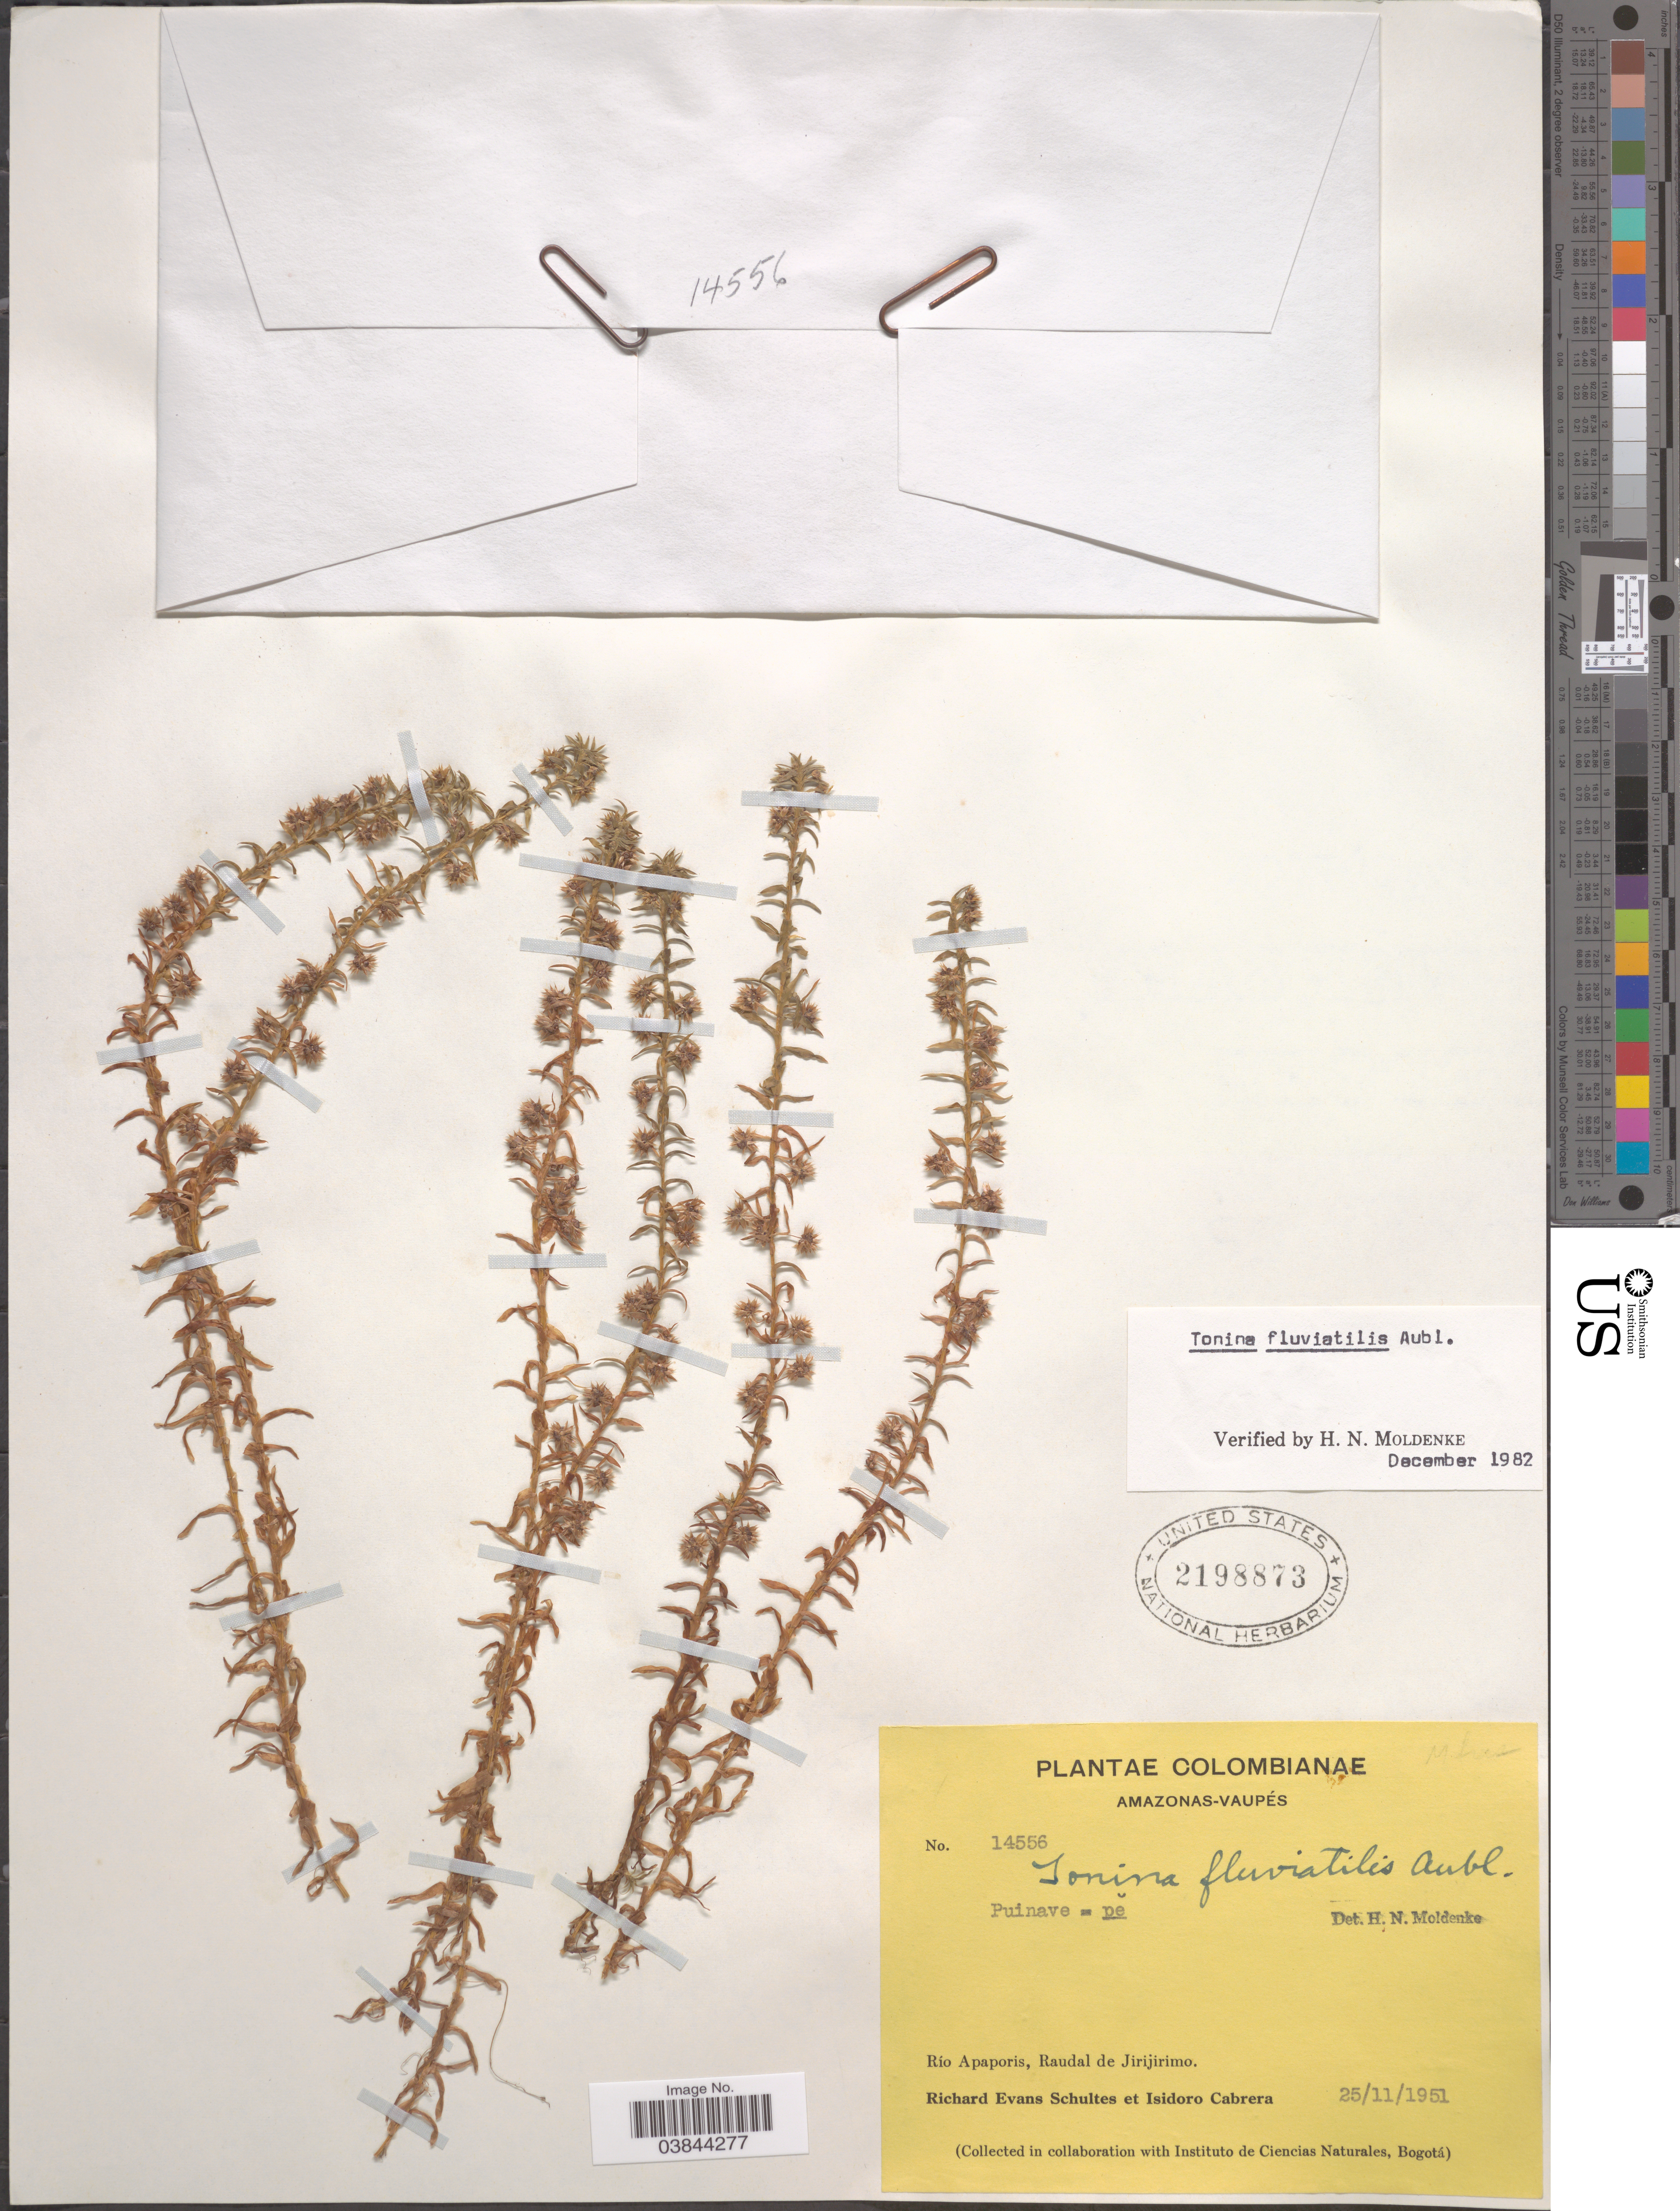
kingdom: Plantae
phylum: Tracheophyta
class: Liliopsida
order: Poales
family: Eriocaulaceae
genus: Tonina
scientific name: Tonina fluviatilis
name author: Aubl.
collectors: R. E. Schultes & I. Cabrera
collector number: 14556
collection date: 1951-11-25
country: Colombia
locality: Amazonas-Vaupés. Río Apaporis, Raudel de Jirijirimo.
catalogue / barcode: US 2198873